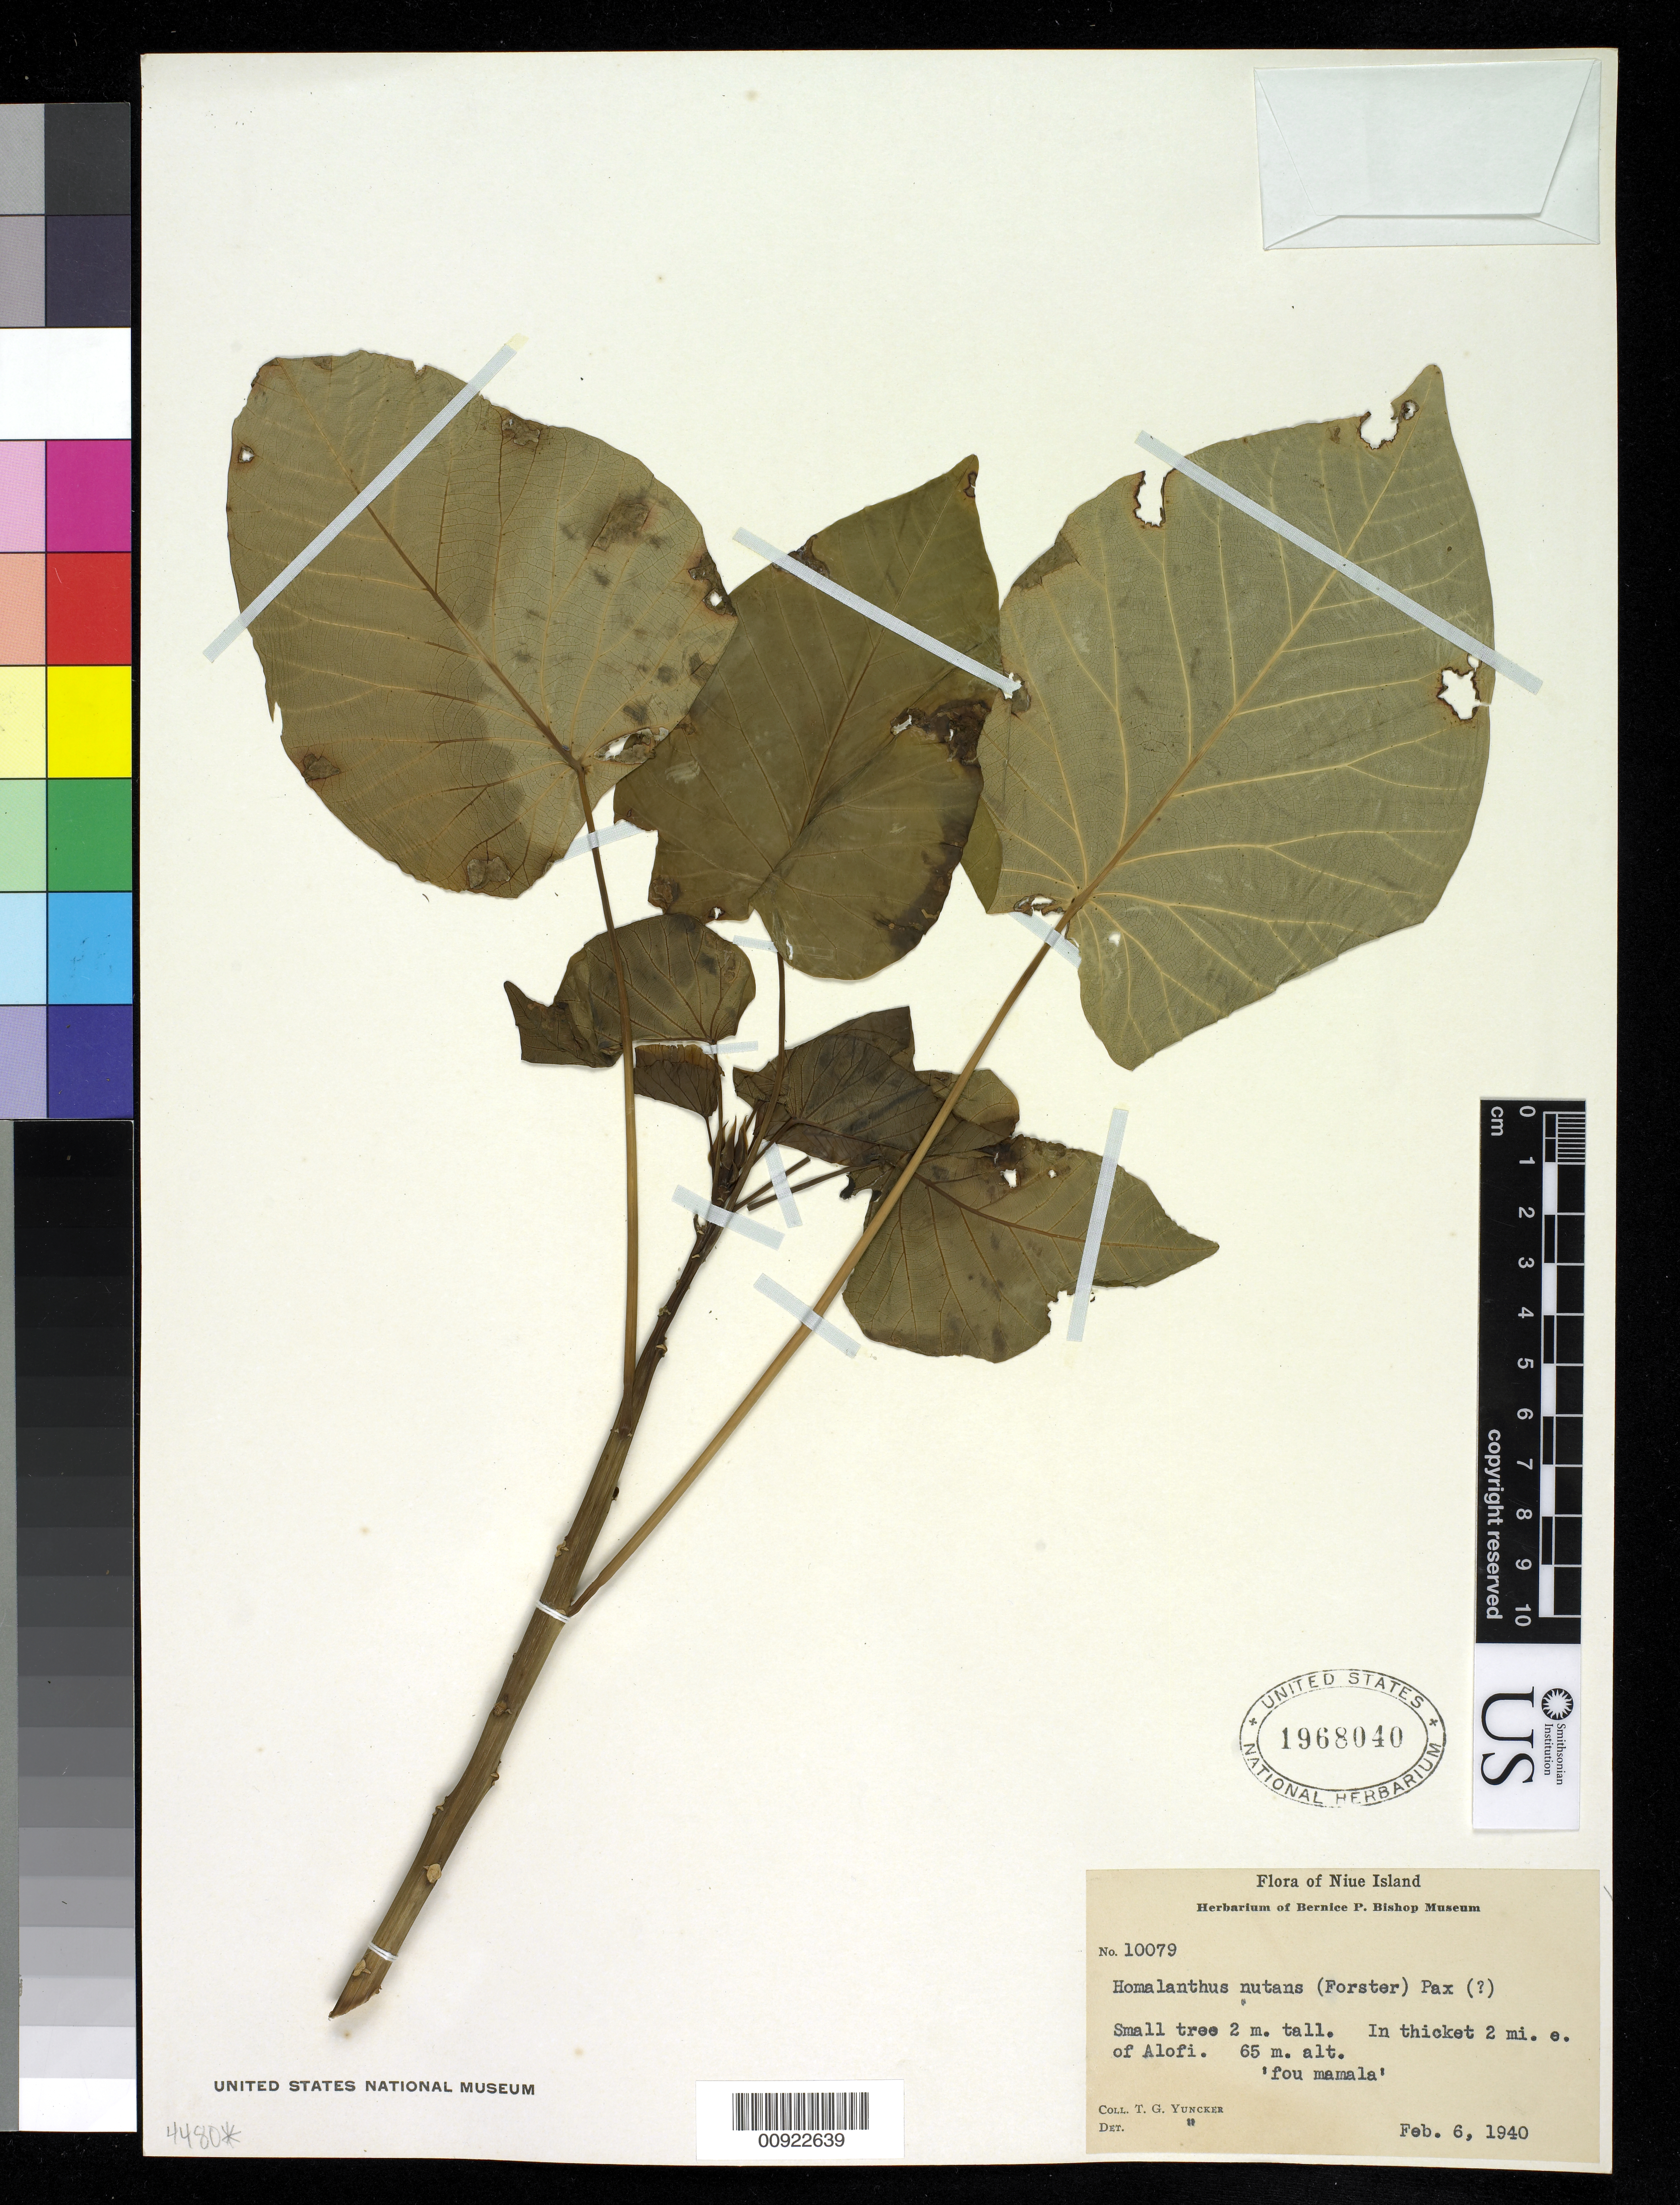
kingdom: Plantae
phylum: Tracheophyta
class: Magnoliopsida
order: Malpighiales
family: Euphorbiaceae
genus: Homalanthus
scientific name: Homalanthus nutans var. major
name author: Pax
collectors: T. G. Yuncker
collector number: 10079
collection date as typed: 06 Feb 1940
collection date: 1940-02-06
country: Niue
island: Niue I.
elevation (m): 65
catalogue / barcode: US 1968040